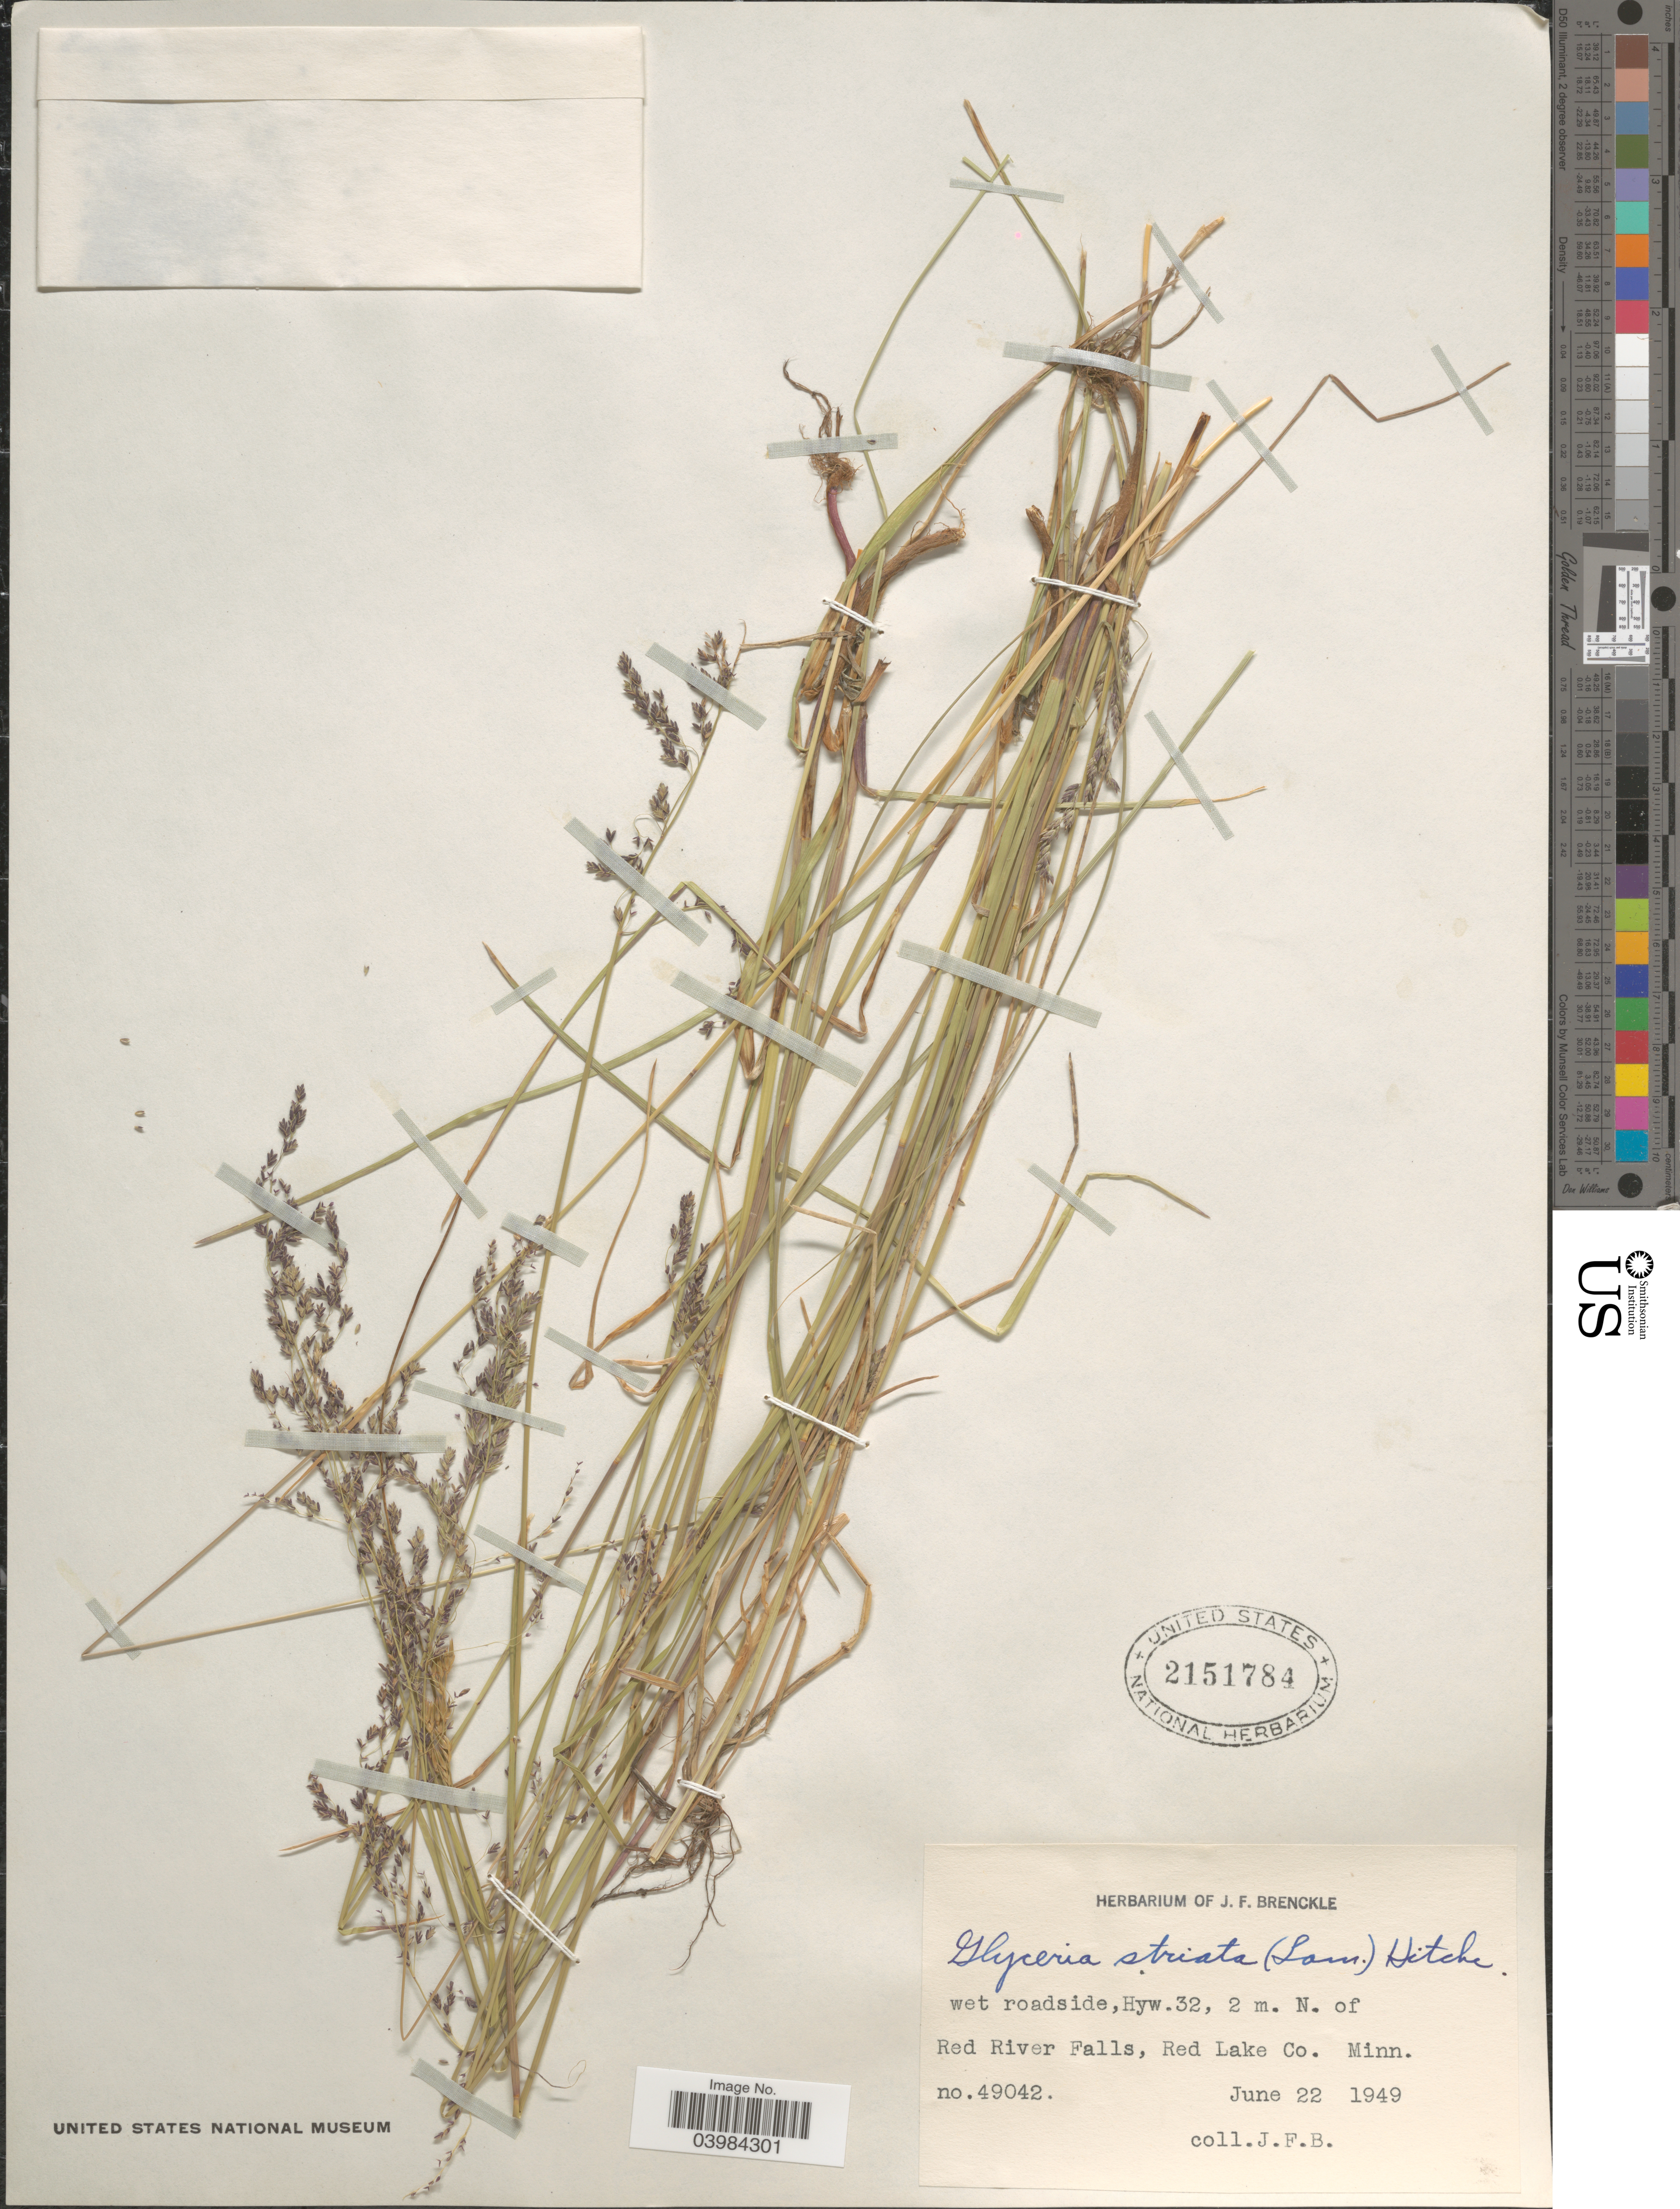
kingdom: Plantae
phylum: Tracheophyta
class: Liliopsida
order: Poales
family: Poaceae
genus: Glyceria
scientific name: Glyceria striata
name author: (Lam.) Hitchc.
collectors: J. Brenckle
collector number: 49042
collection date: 1949-06-22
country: United States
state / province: Minnesota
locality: Hyw.32, 2 m. N. of Red River Falls, Red Lake Co.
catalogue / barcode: US 2151784